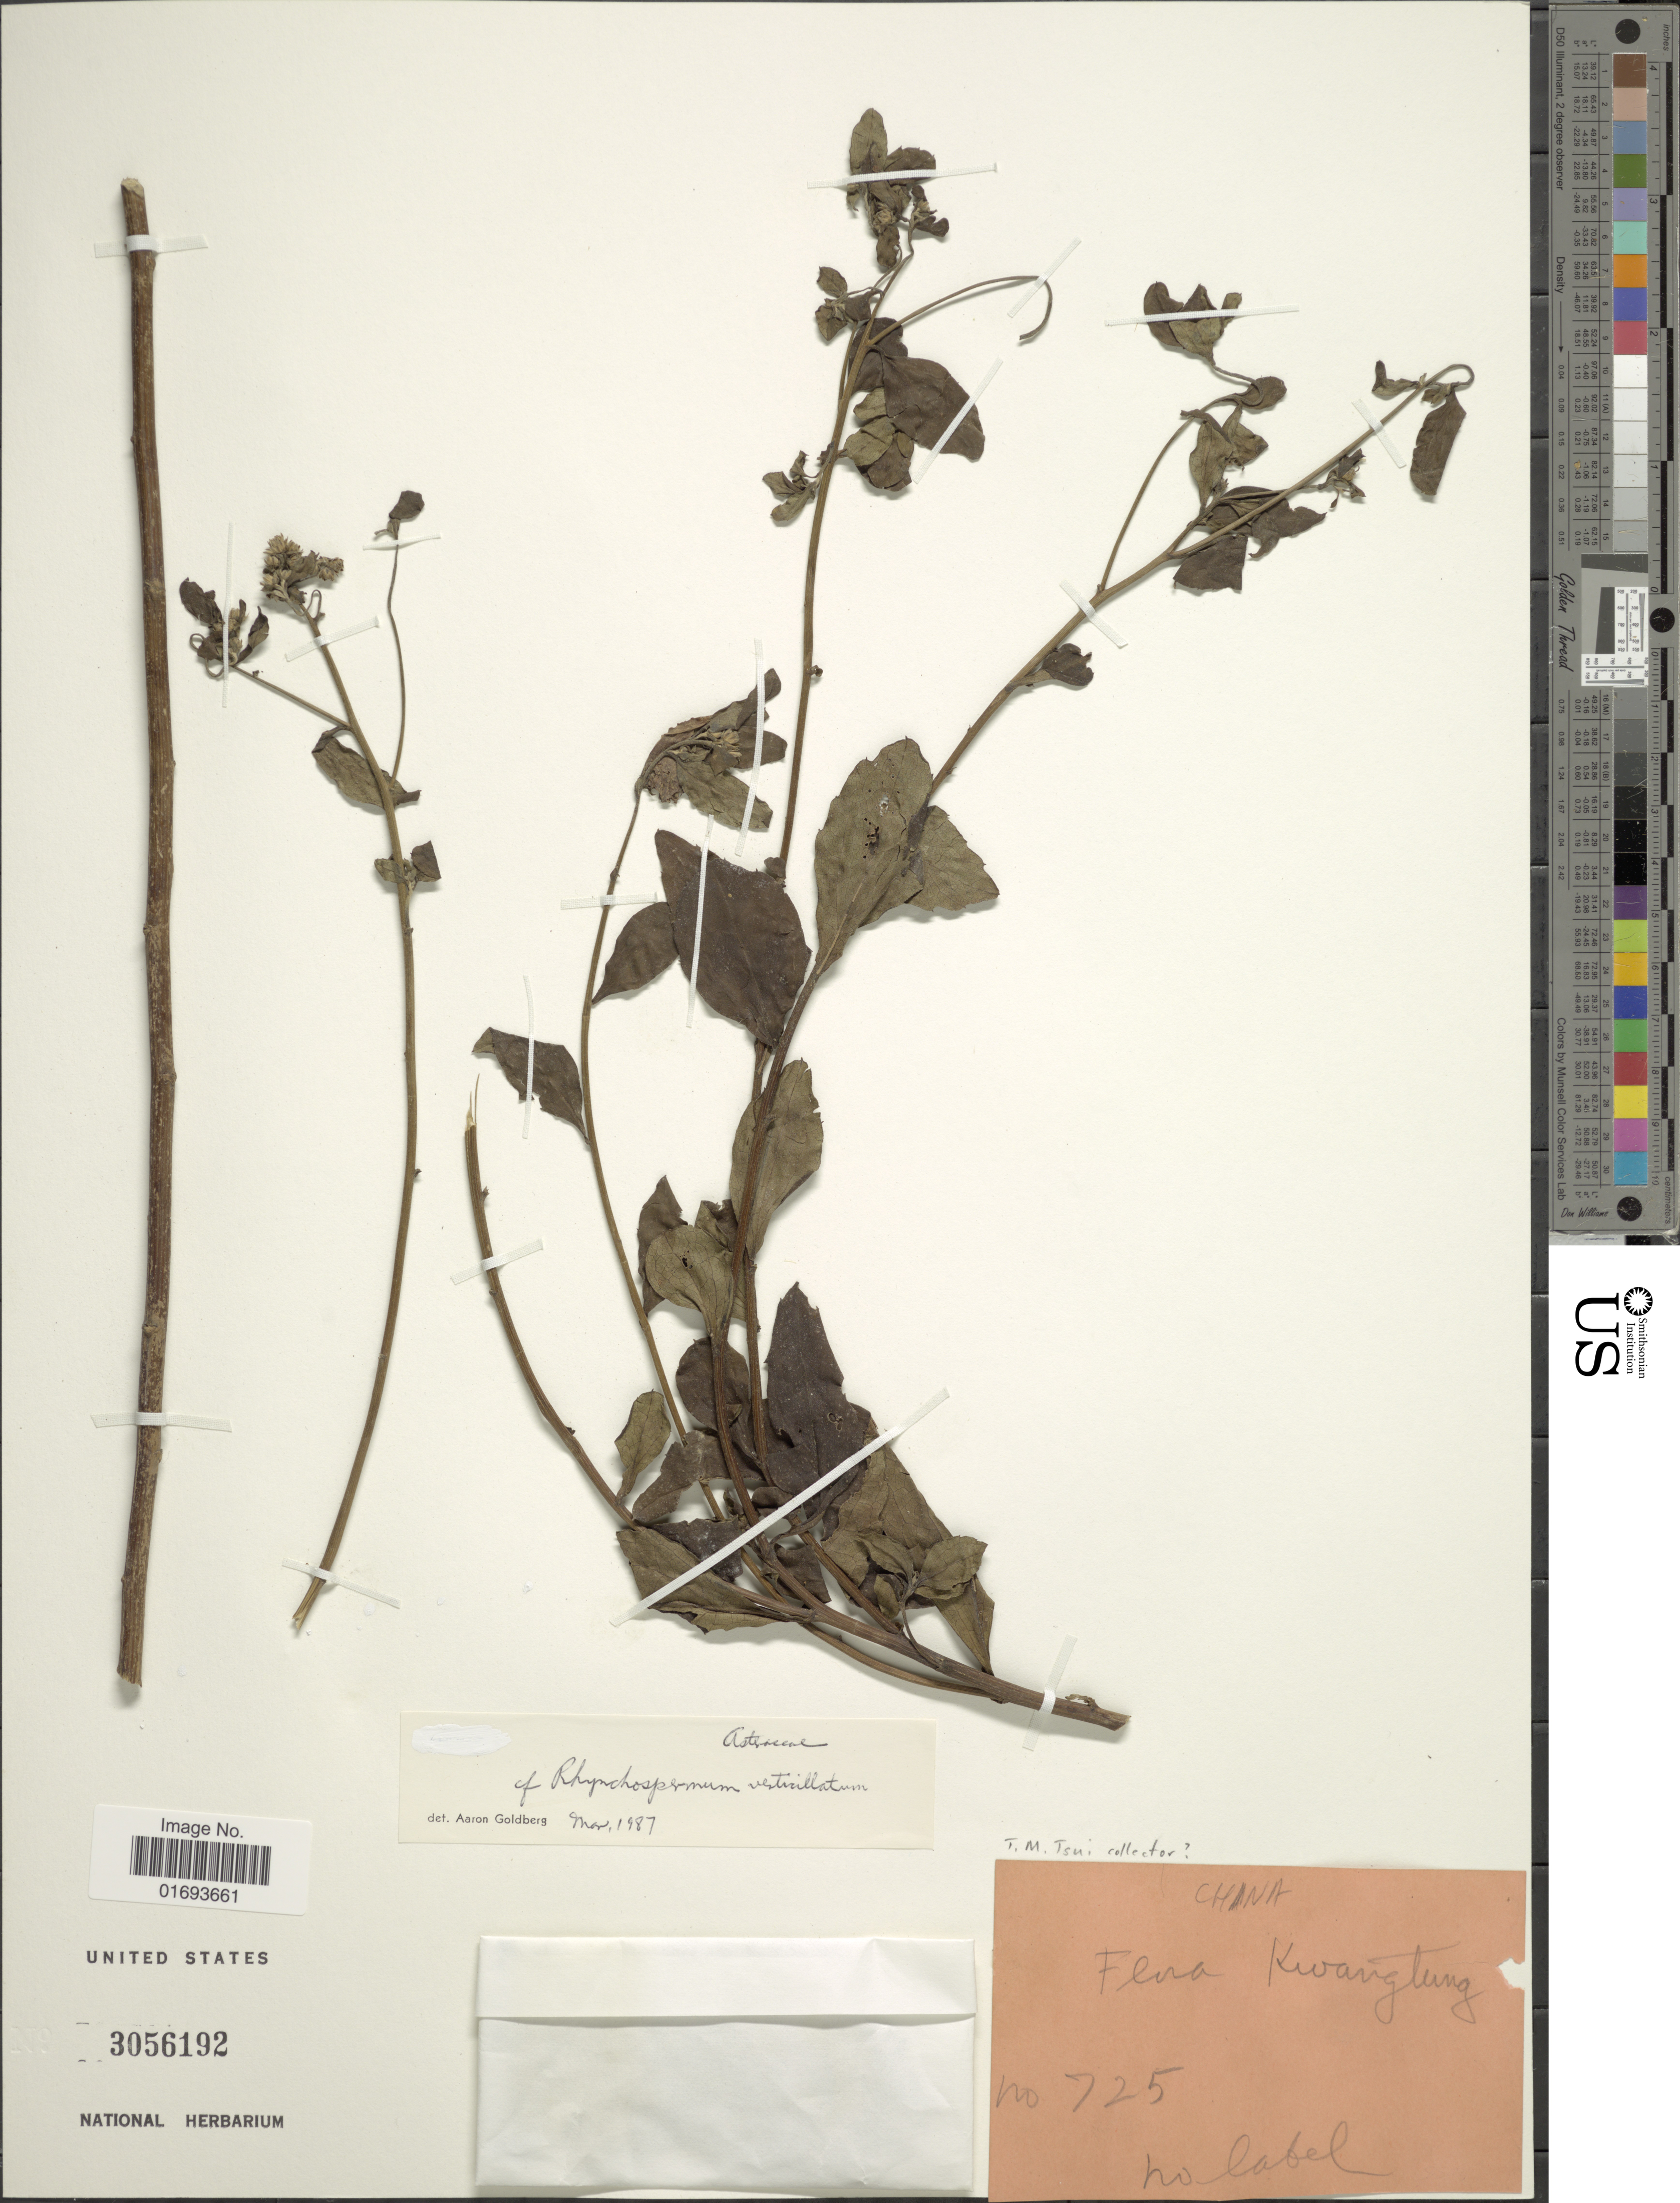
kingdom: Plantae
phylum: Tracheophyta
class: Magnoliopsida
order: Asterales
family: Asteraceae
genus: Rhynchospermum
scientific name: Rhynchospermum verticillatum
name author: Reinw.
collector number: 725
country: China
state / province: Guangdong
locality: Kwangtung [interpreted]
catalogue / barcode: US 3056192